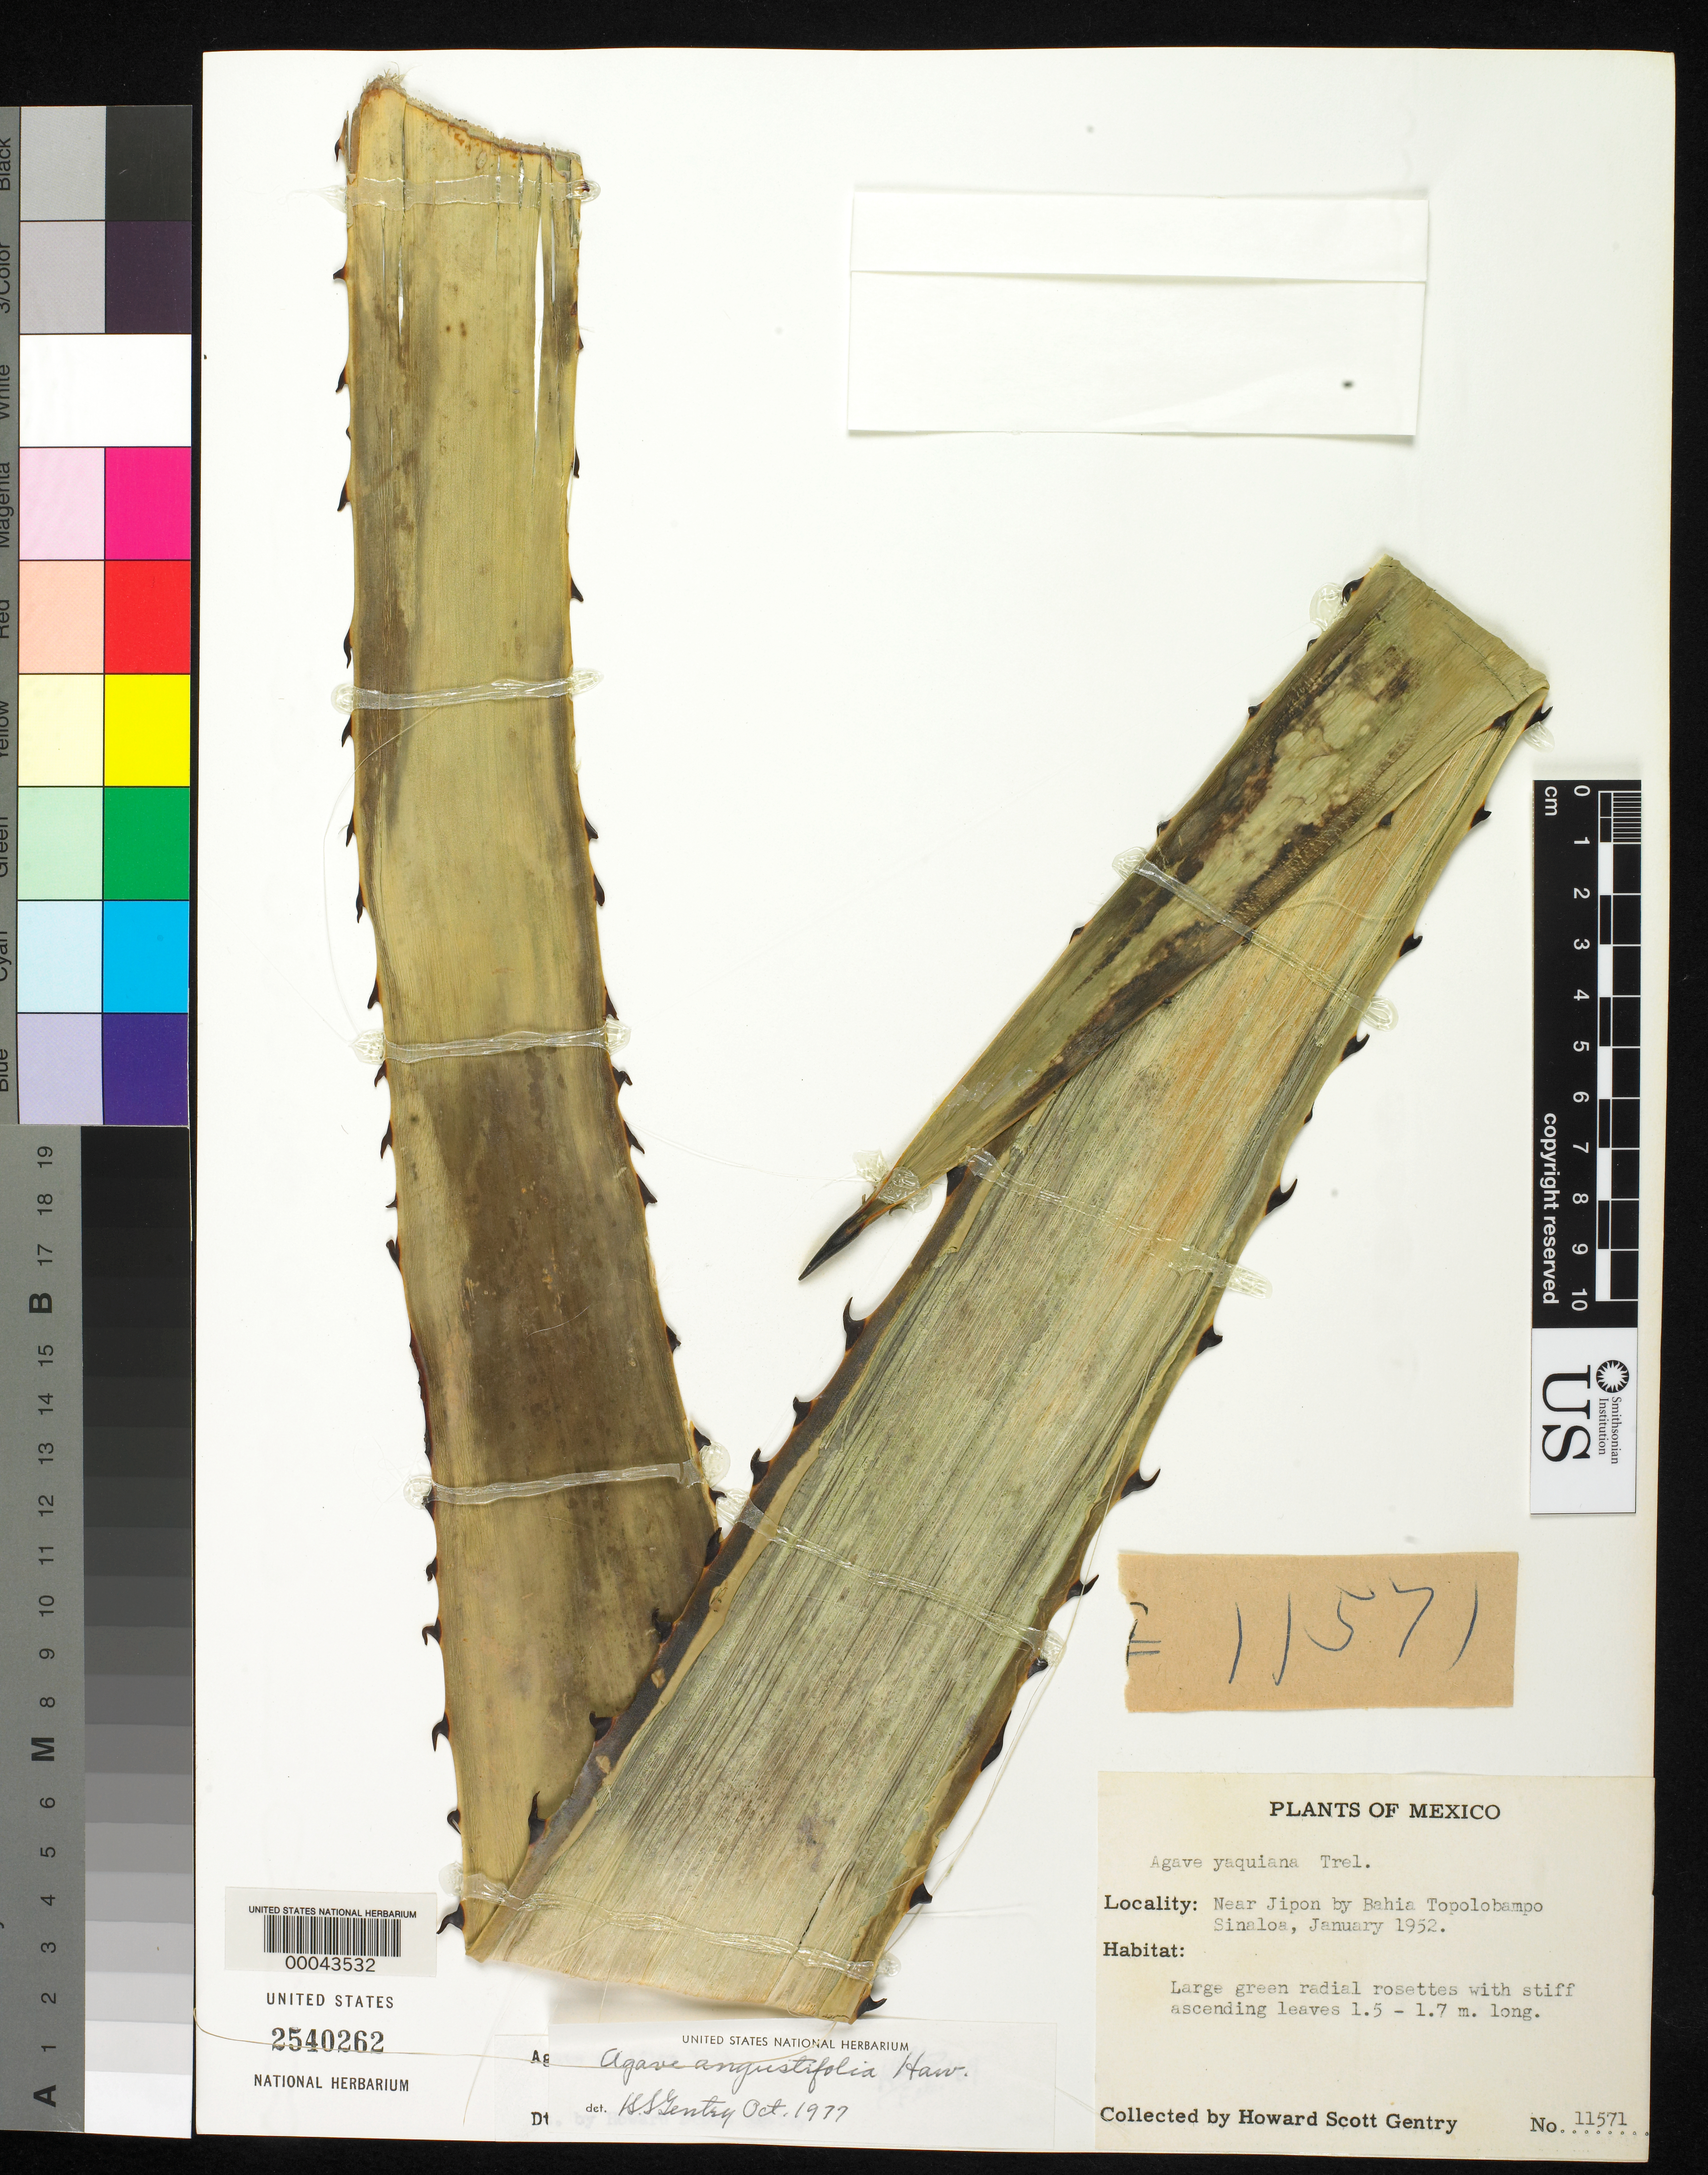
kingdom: Plantae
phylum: Tracheophyta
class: Liliopsida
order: Asparagales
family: Asparagaceae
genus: Agave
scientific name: Agave angustifolia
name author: Haw.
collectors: H. S. Gentry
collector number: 11571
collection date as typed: Jan 1952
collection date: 1952-01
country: Mexico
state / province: Sinaloa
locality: Near jipon by bahia topolobampo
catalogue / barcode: US 2540262